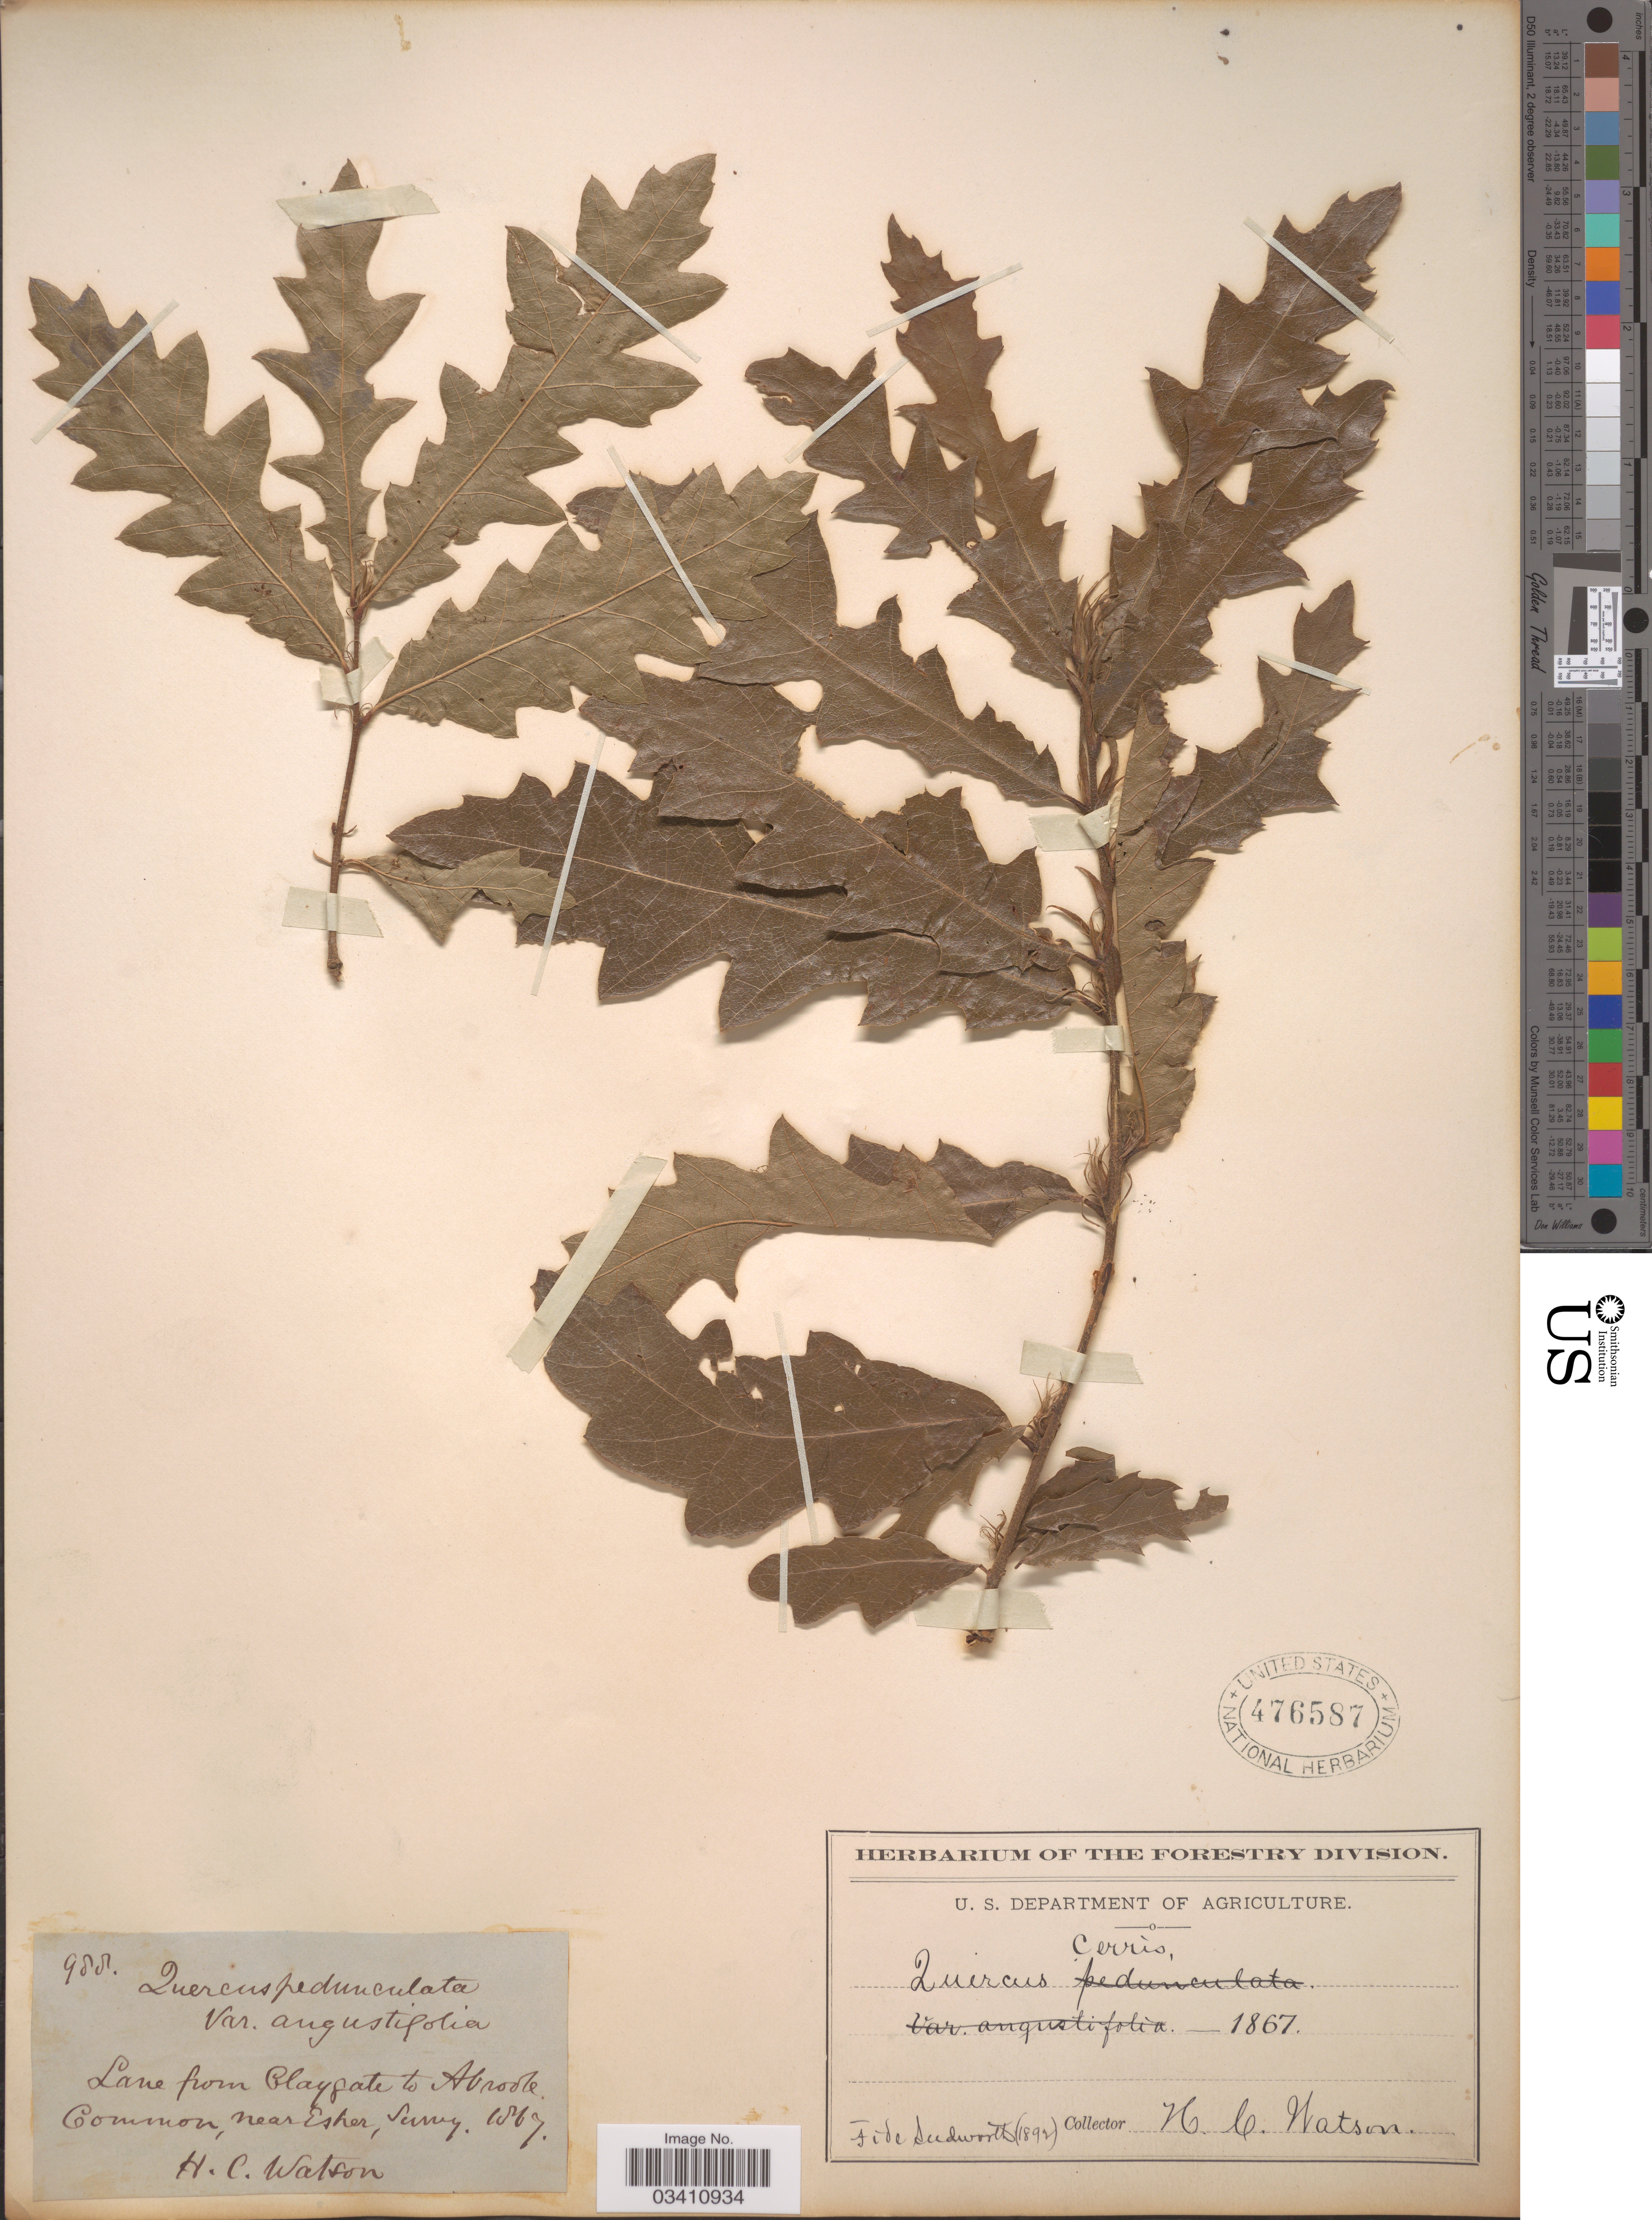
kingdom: Plantae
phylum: Tracheophyta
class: Magnoliopsida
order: Fagales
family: Fagaceae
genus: Quercus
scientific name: Quercus cerris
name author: L.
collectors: H. Watson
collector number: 988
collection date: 1867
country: United Kingdom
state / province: England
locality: Lane from Claygate to Arbook Common. Near Esher, Surrey.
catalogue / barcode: US 476587